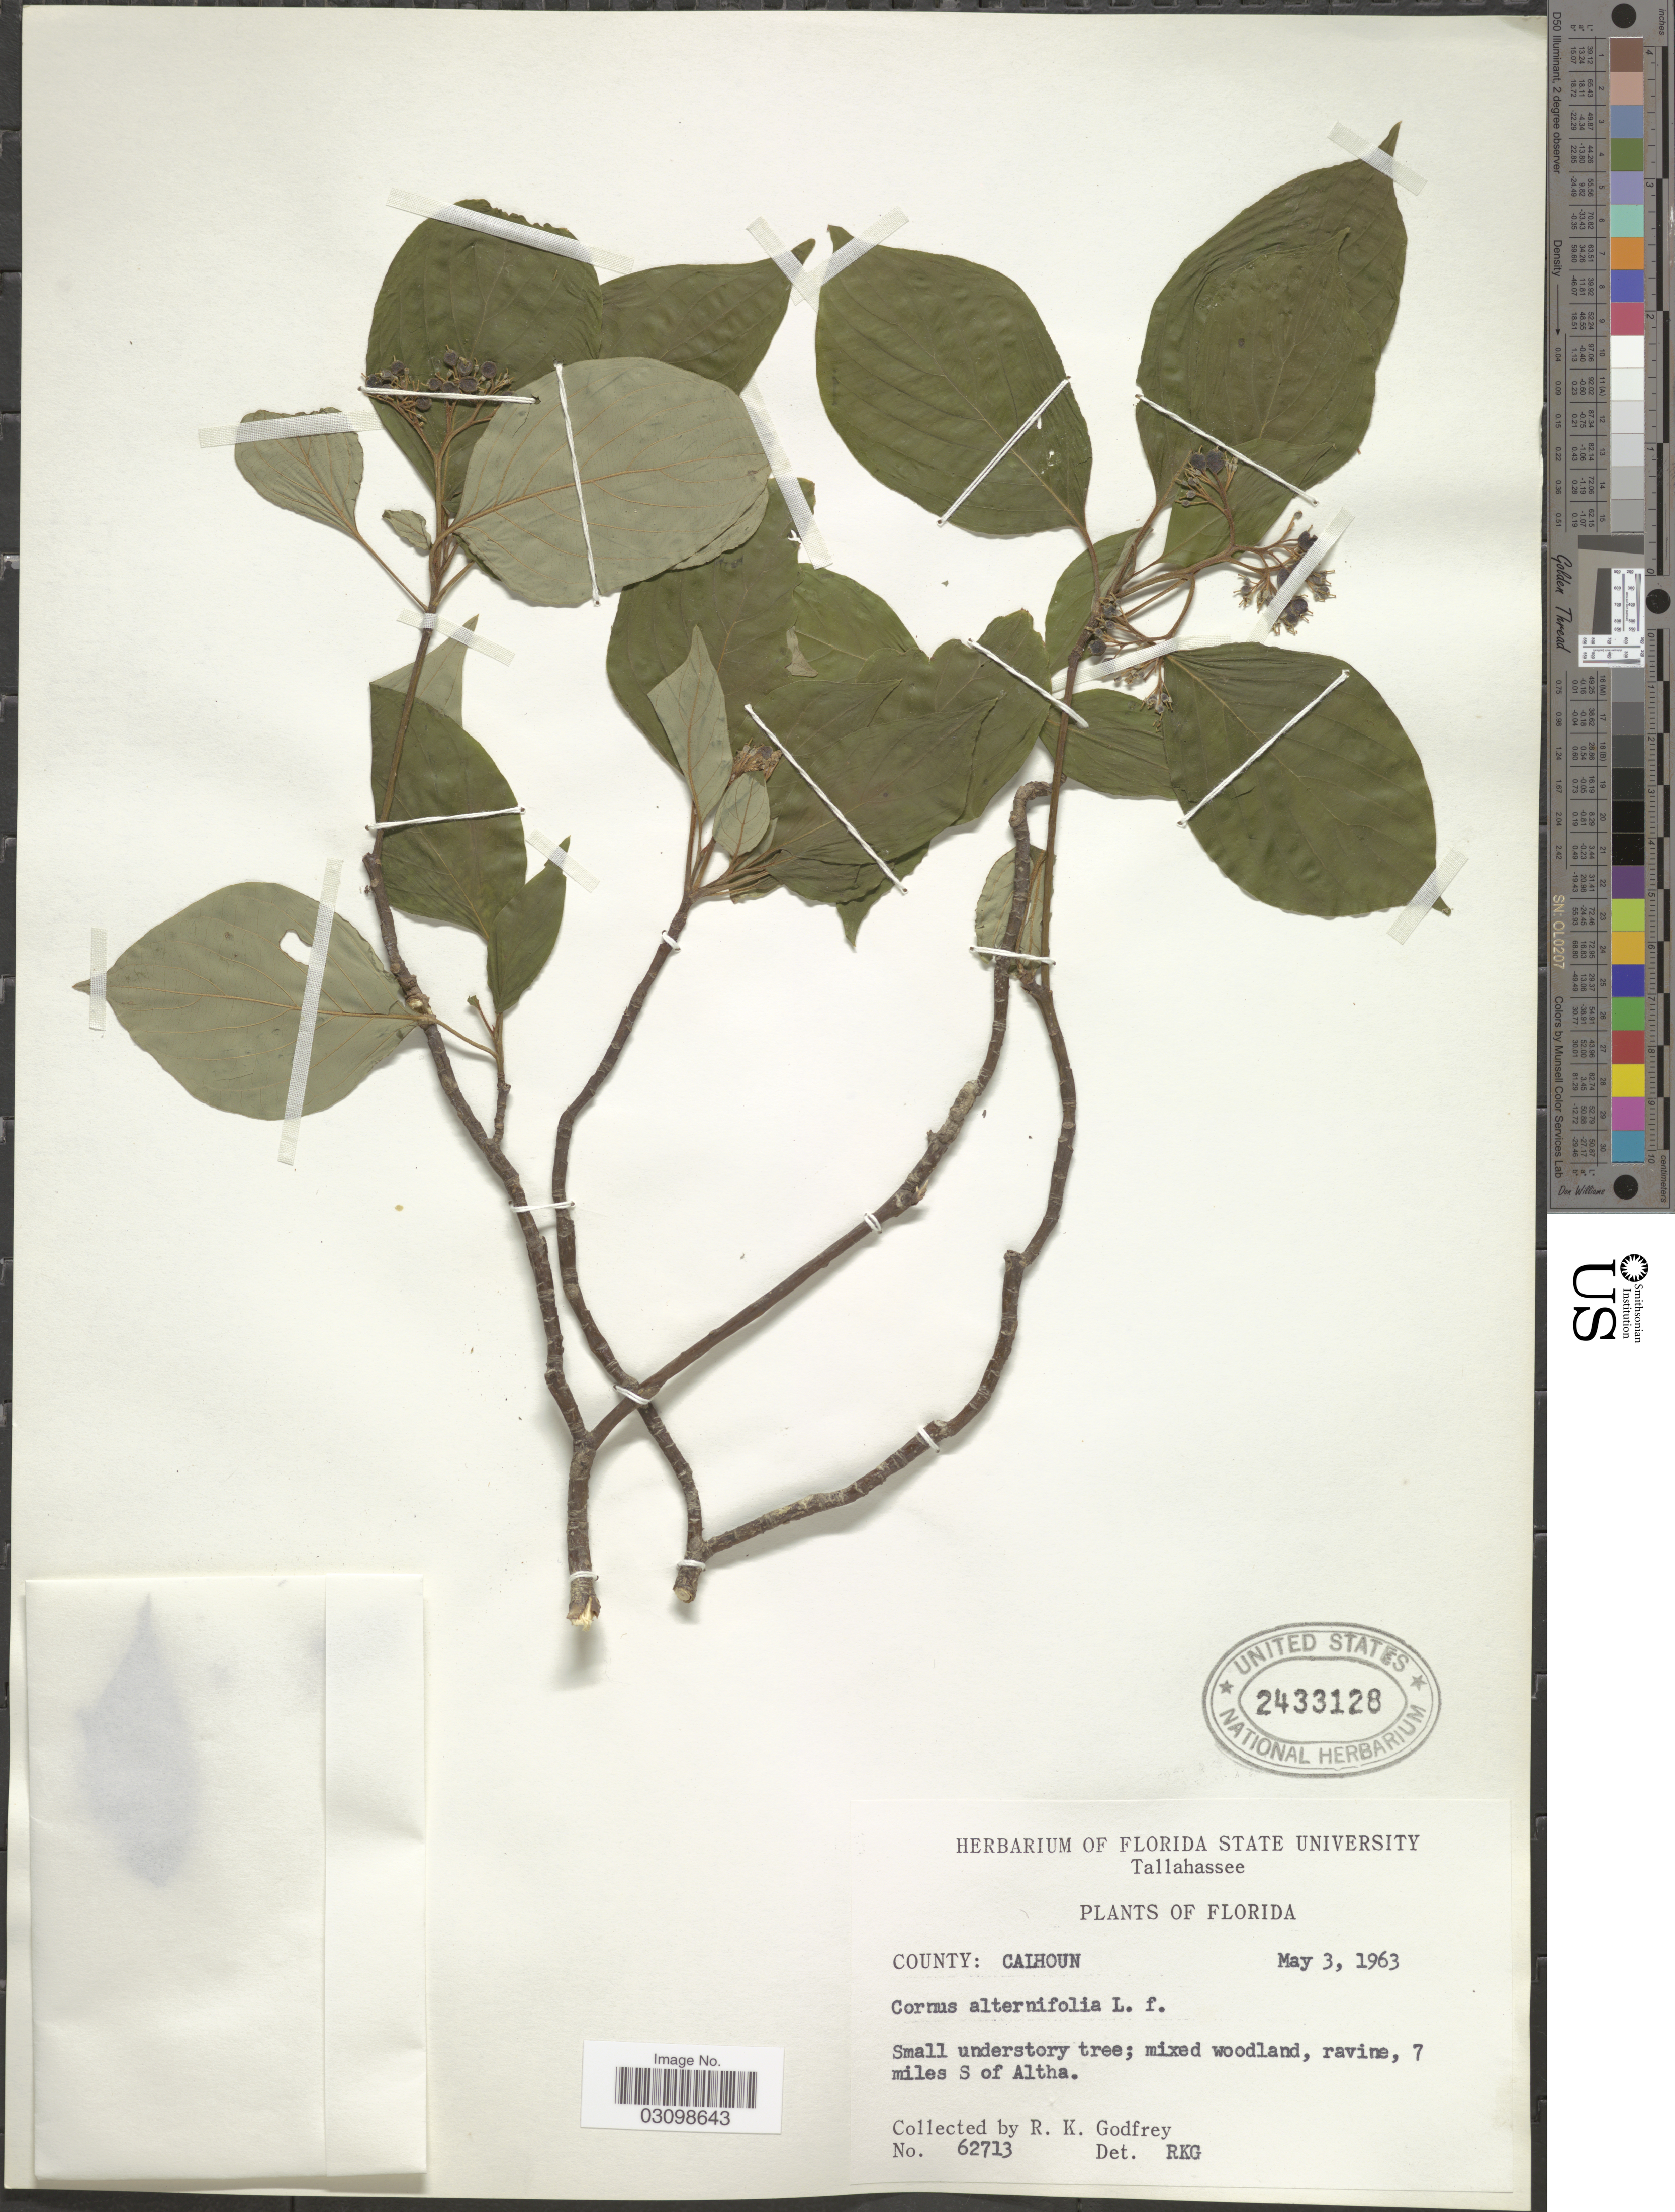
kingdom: Plantae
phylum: Tracheophyta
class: Magnoliopsida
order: Cornales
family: Cornaceae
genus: Cornus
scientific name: Cornus alternifolia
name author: L.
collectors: R. K. Godfrey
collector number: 62713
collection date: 1963-05-03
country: United States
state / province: Florida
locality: County: Calhoun, Small understory tree; mixed woodland, ravine, 7 miles S of Altha.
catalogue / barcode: US 2433128